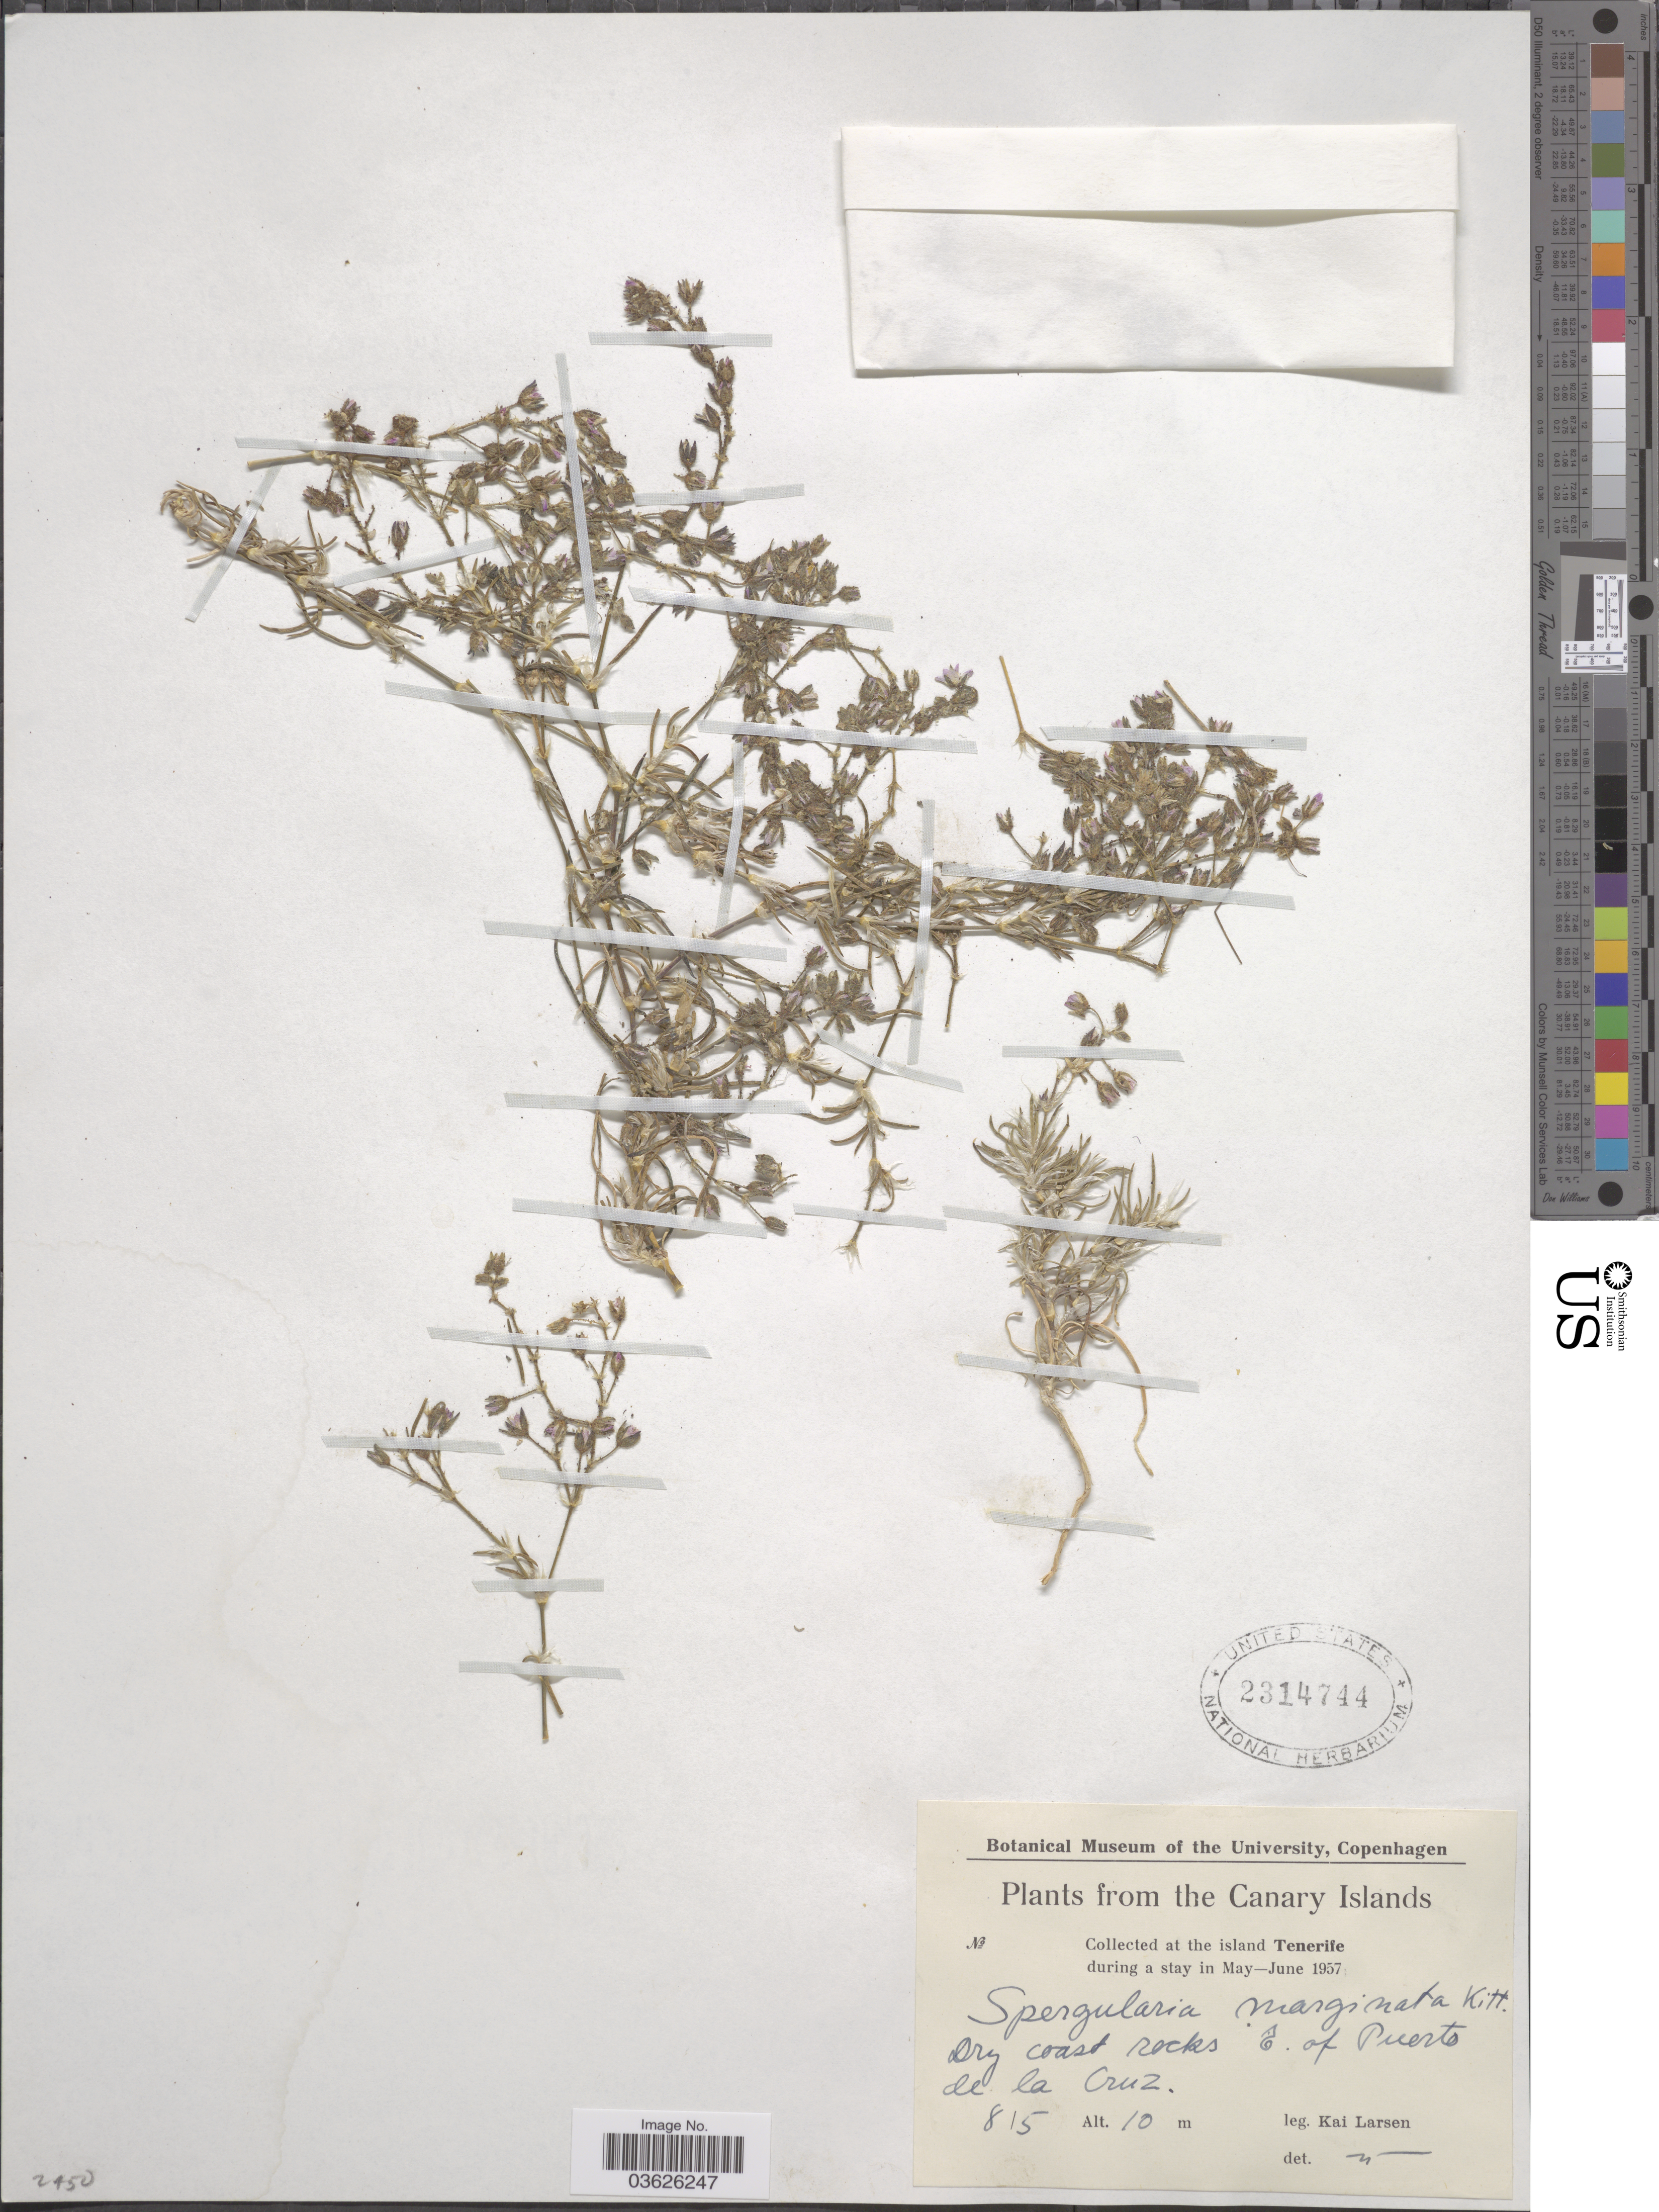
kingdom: Plantae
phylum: Tracheophyta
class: Magnoliopsida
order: Caryophyllales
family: Caryophyllaceae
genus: Spergularia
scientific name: Spergularia marginata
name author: (DC.) Kitt.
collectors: K. Larsen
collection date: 1957-05-08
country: Spain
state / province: Canarias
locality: Canary Islands. The island Tenerife. Dry coast rocks E, of Puerto del la Cruz.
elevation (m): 10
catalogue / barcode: US 2314744